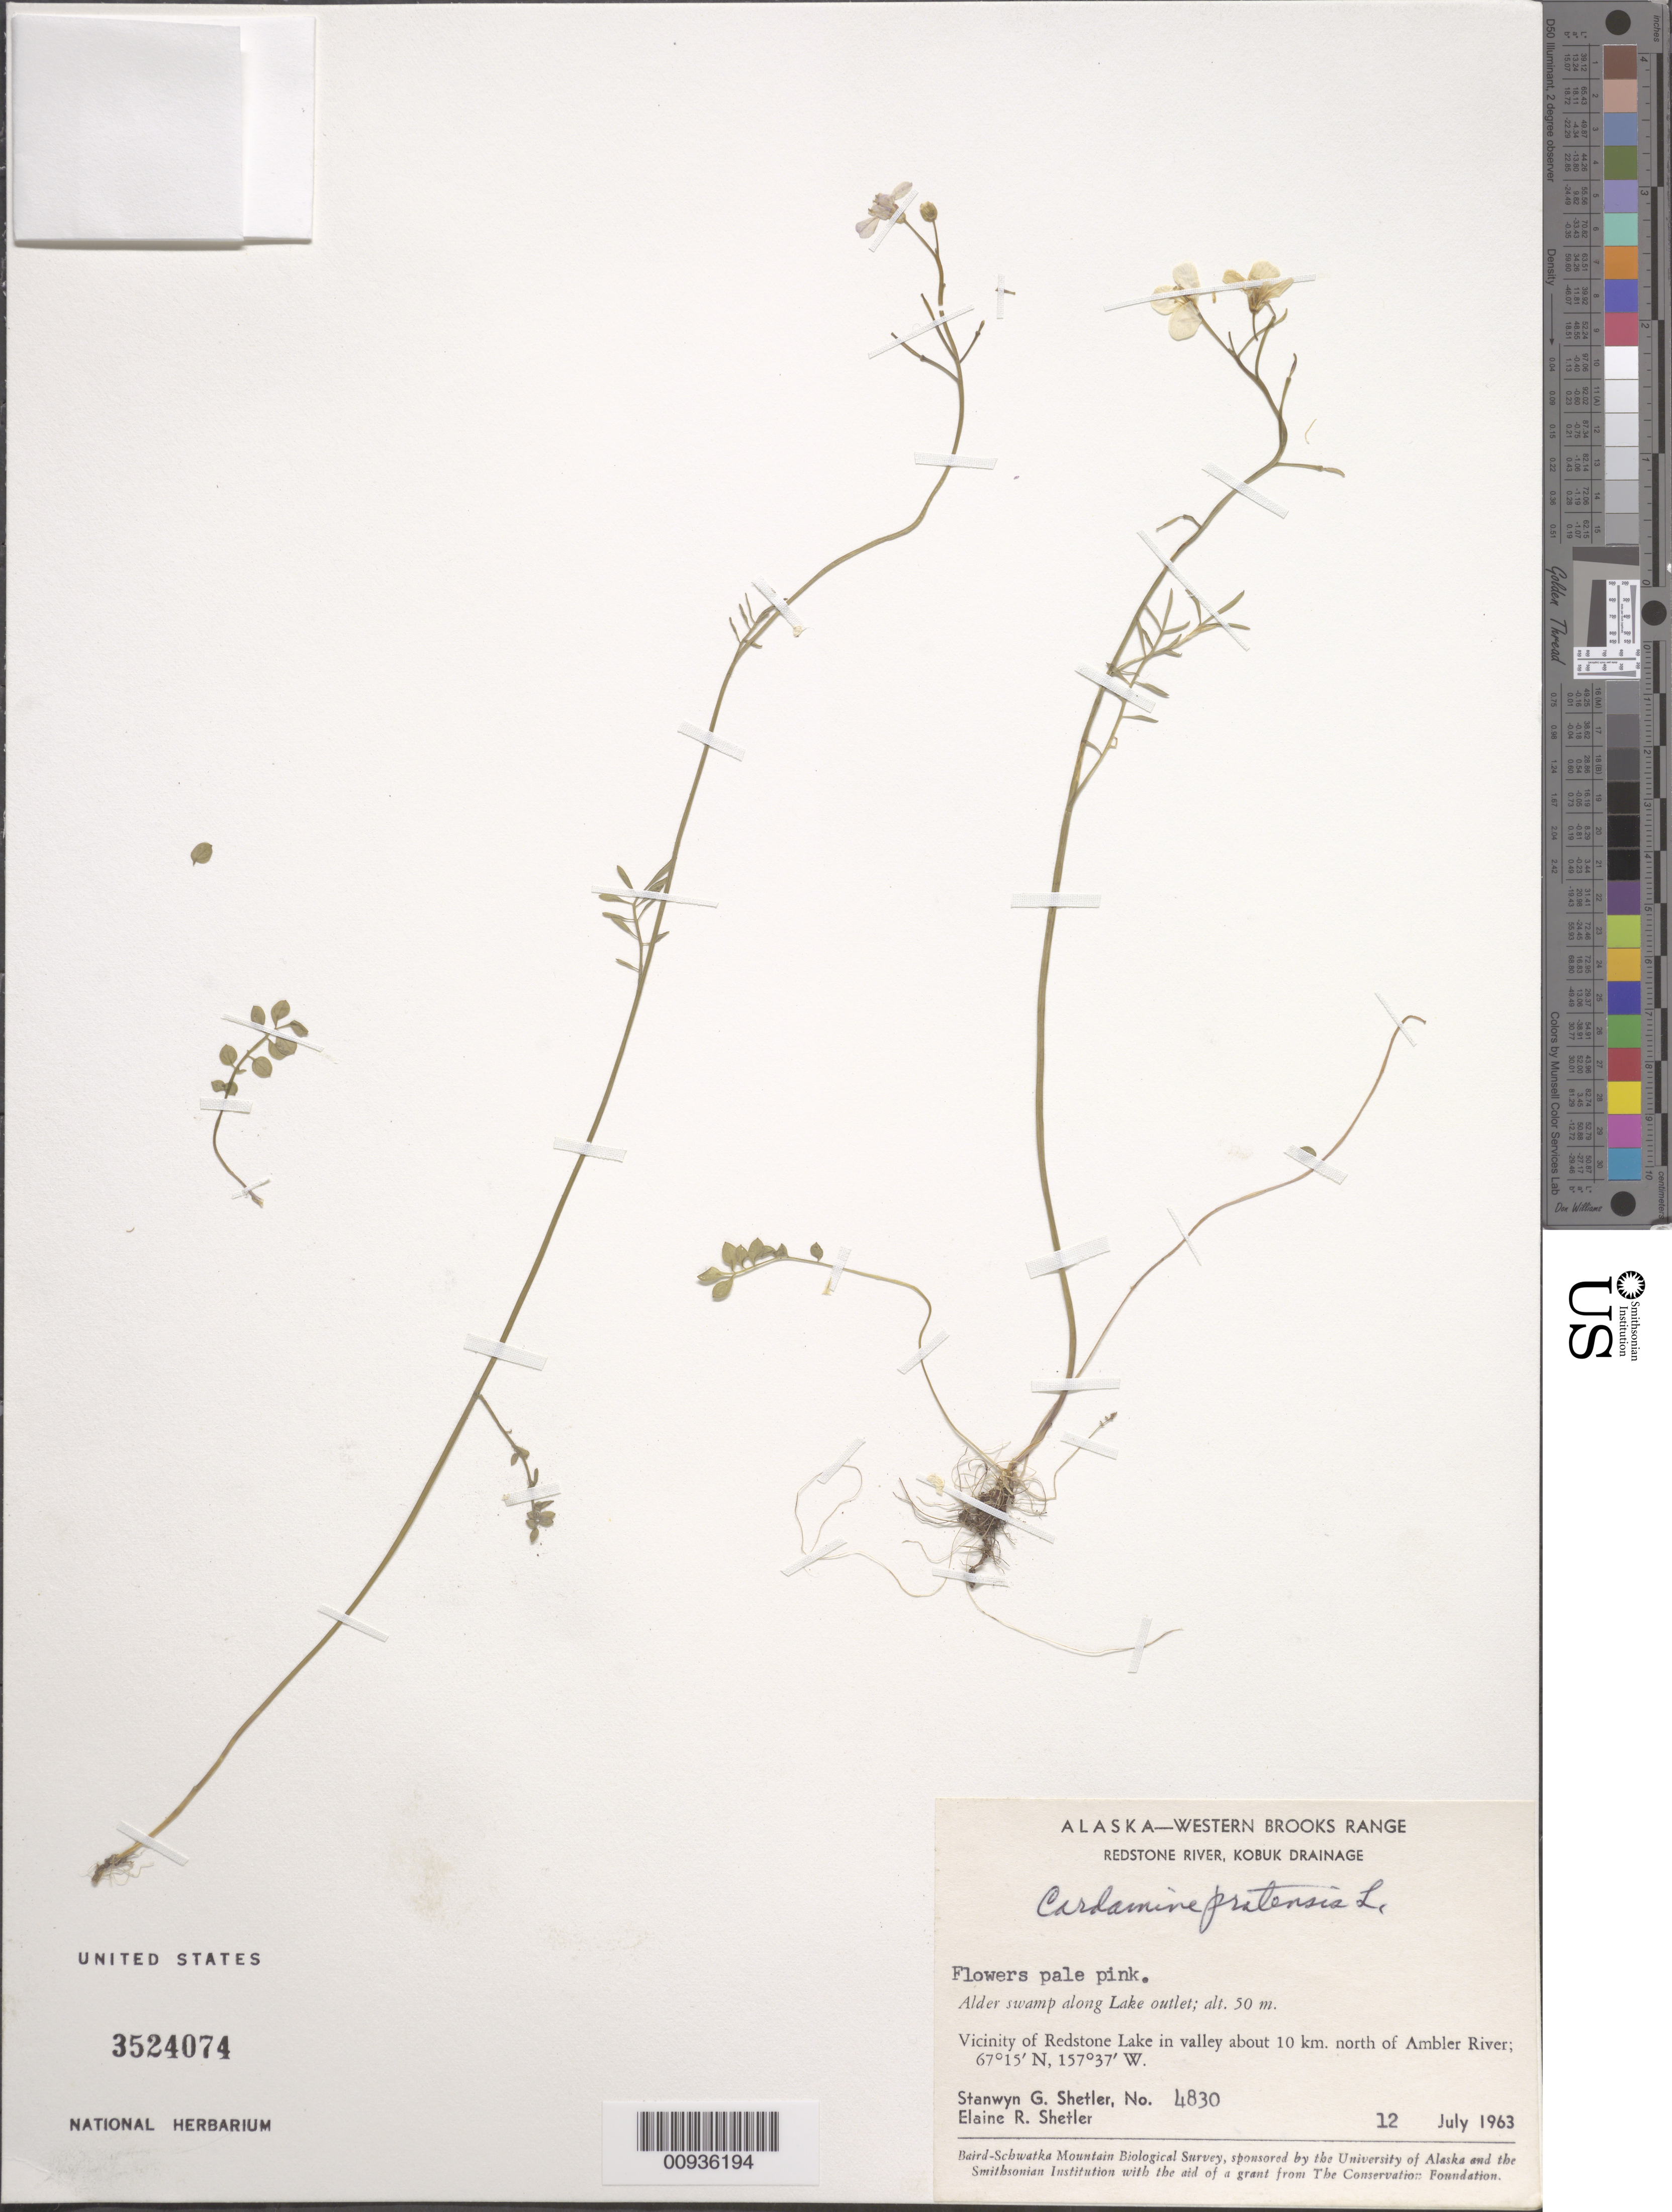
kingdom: Plantae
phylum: Tracheophyta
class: Magnoliopsida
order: Brassicales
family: Brassicaceae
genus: Cardamine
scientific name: Cardamine pratensis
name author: L.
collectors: S. Shetler & E. R. Shetler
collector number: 4830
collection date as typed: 12 Jul 1963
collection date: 1963-07-12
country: United States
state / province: Alaska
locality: Vicinity of Redstone Lake in valley about 10 km. north of Ambler River. Western Brooks Range, Redstone River, Kobuk Drainage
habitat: Alder swamp along Lake outlet.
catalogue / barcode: US 3524074